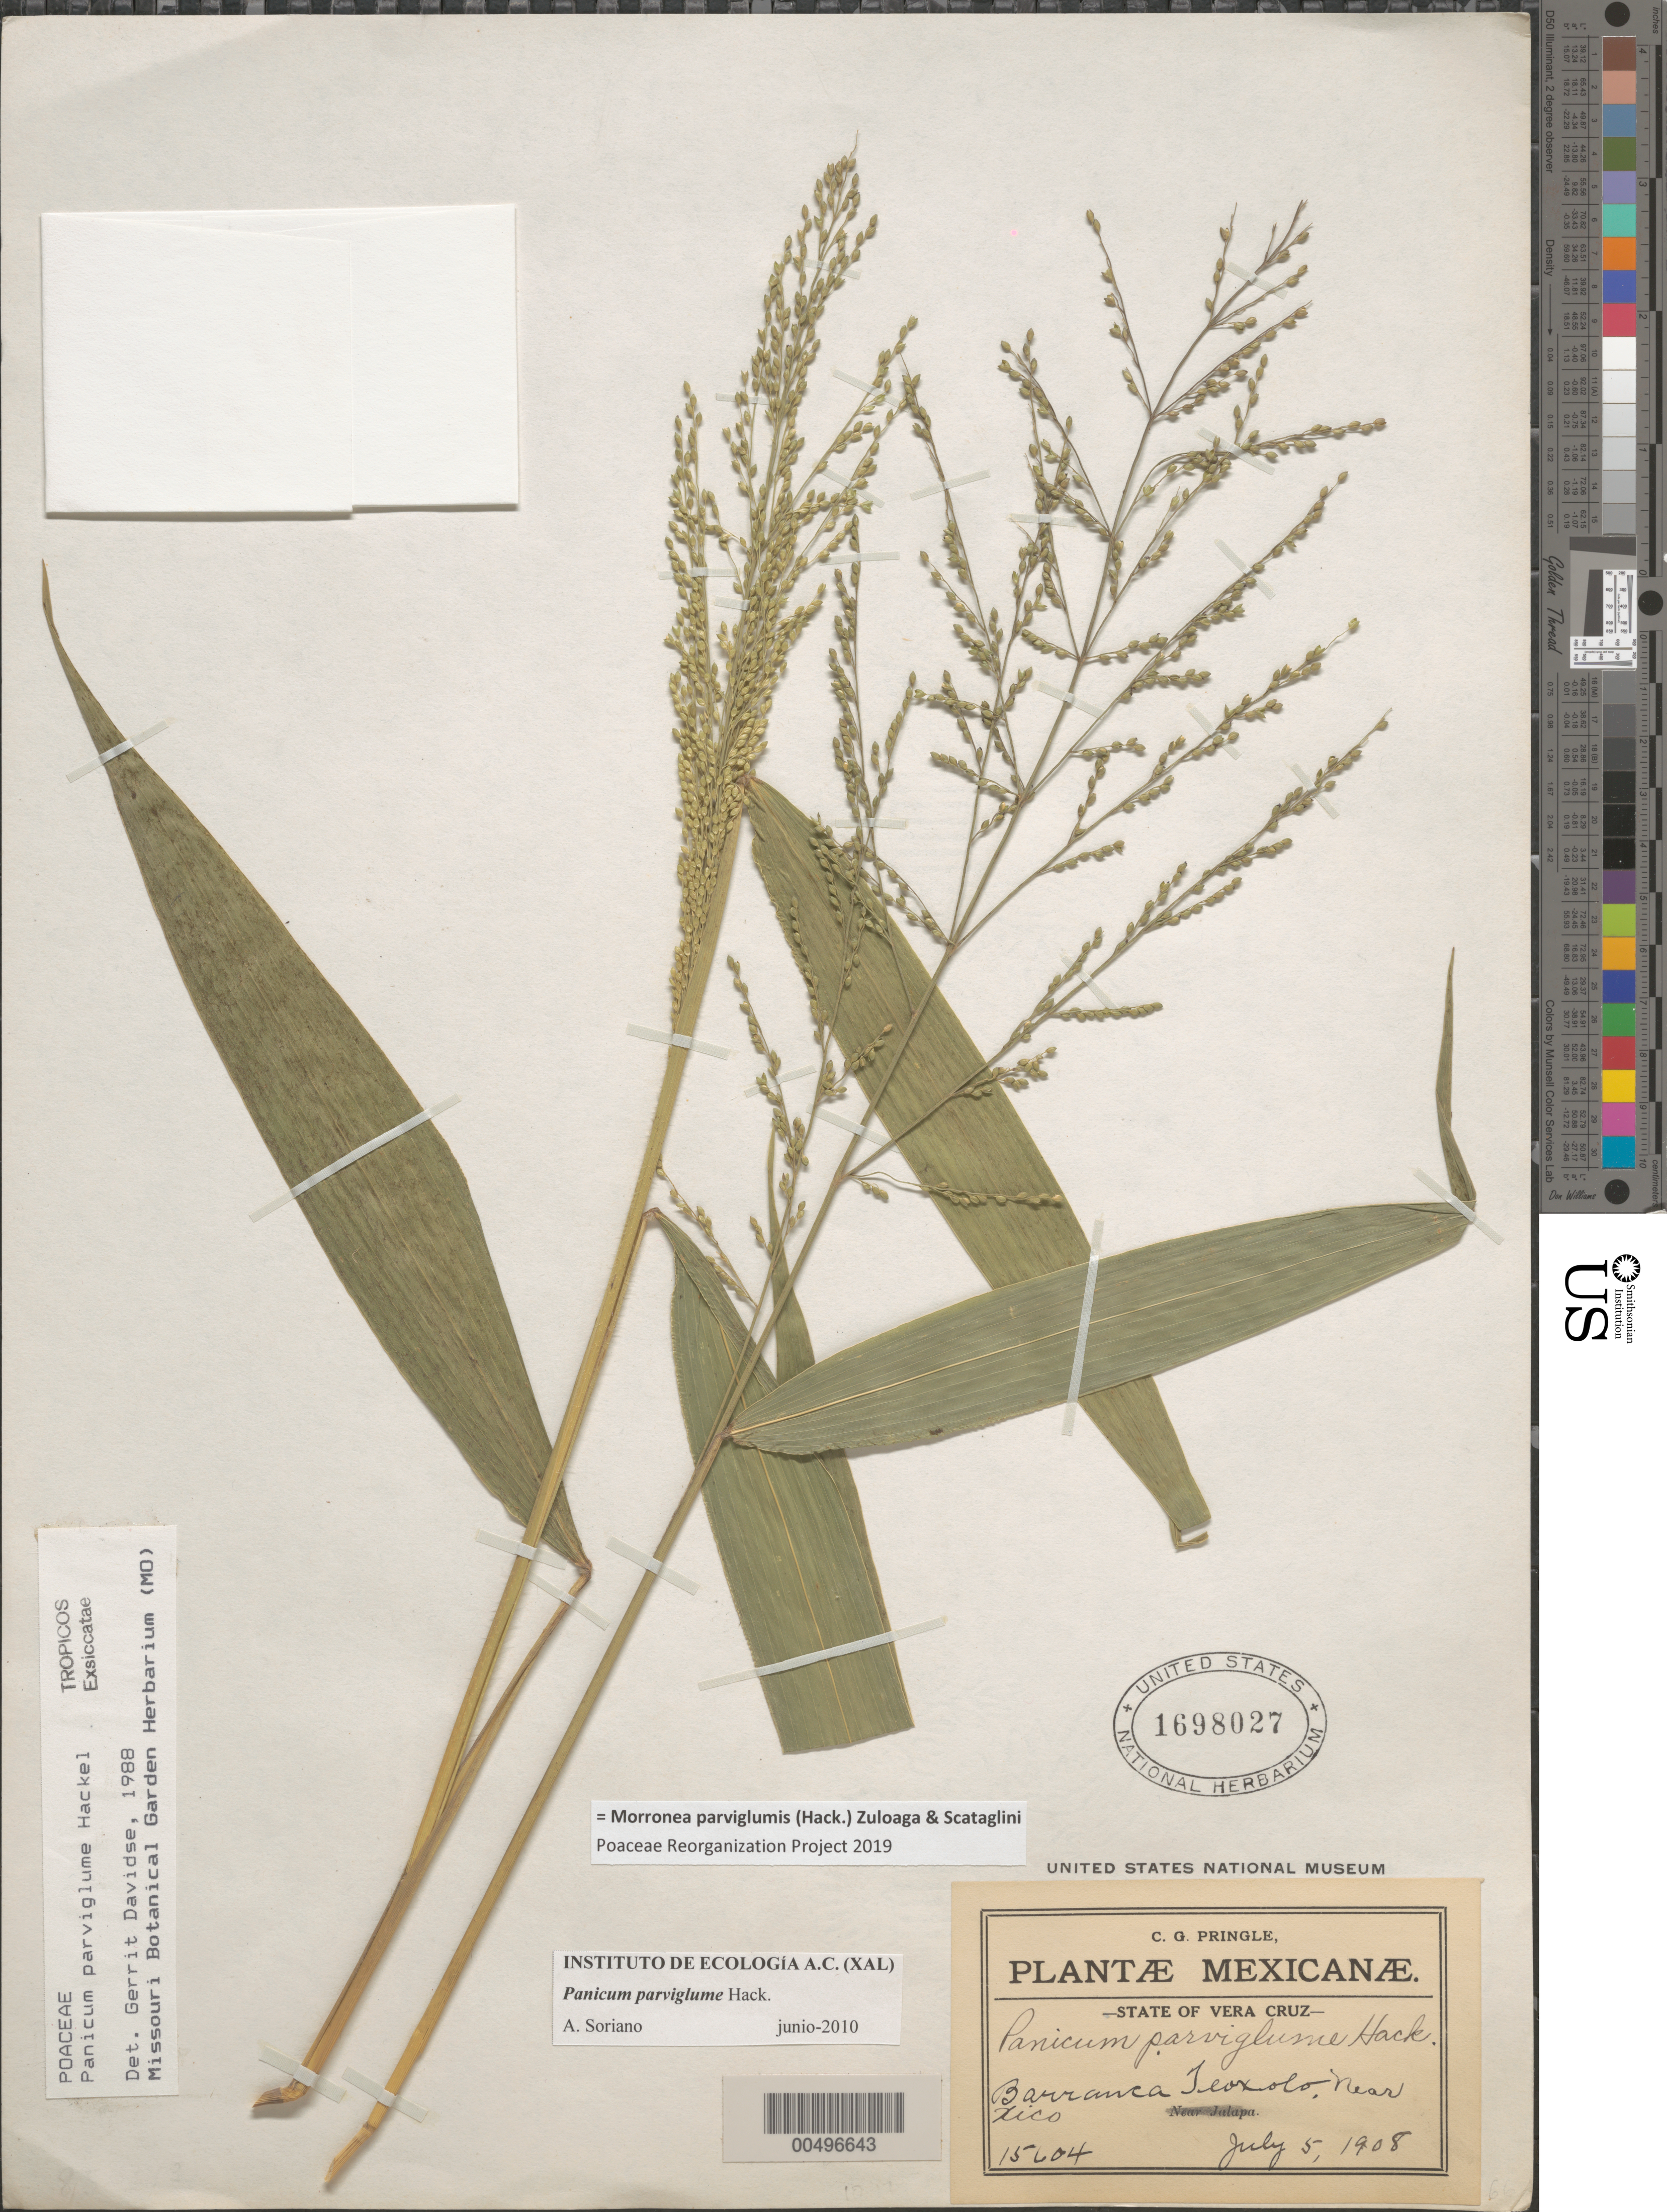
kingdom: Plantae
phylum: Tracheophyta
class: Liliopsida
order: Poales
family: Poaceae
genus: Morronea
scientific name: Morronea parviglumis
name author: (Hack.) Zuloaga & Scataglini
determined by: Poaceae Reorganization Project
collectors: C. G. Pringle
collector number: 15604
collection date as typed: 5 Jul 1908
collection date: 1908-07-05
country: Mexico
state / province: Veracruz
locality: Barranca Teoxolo, near Xico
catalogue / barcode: US 1698027